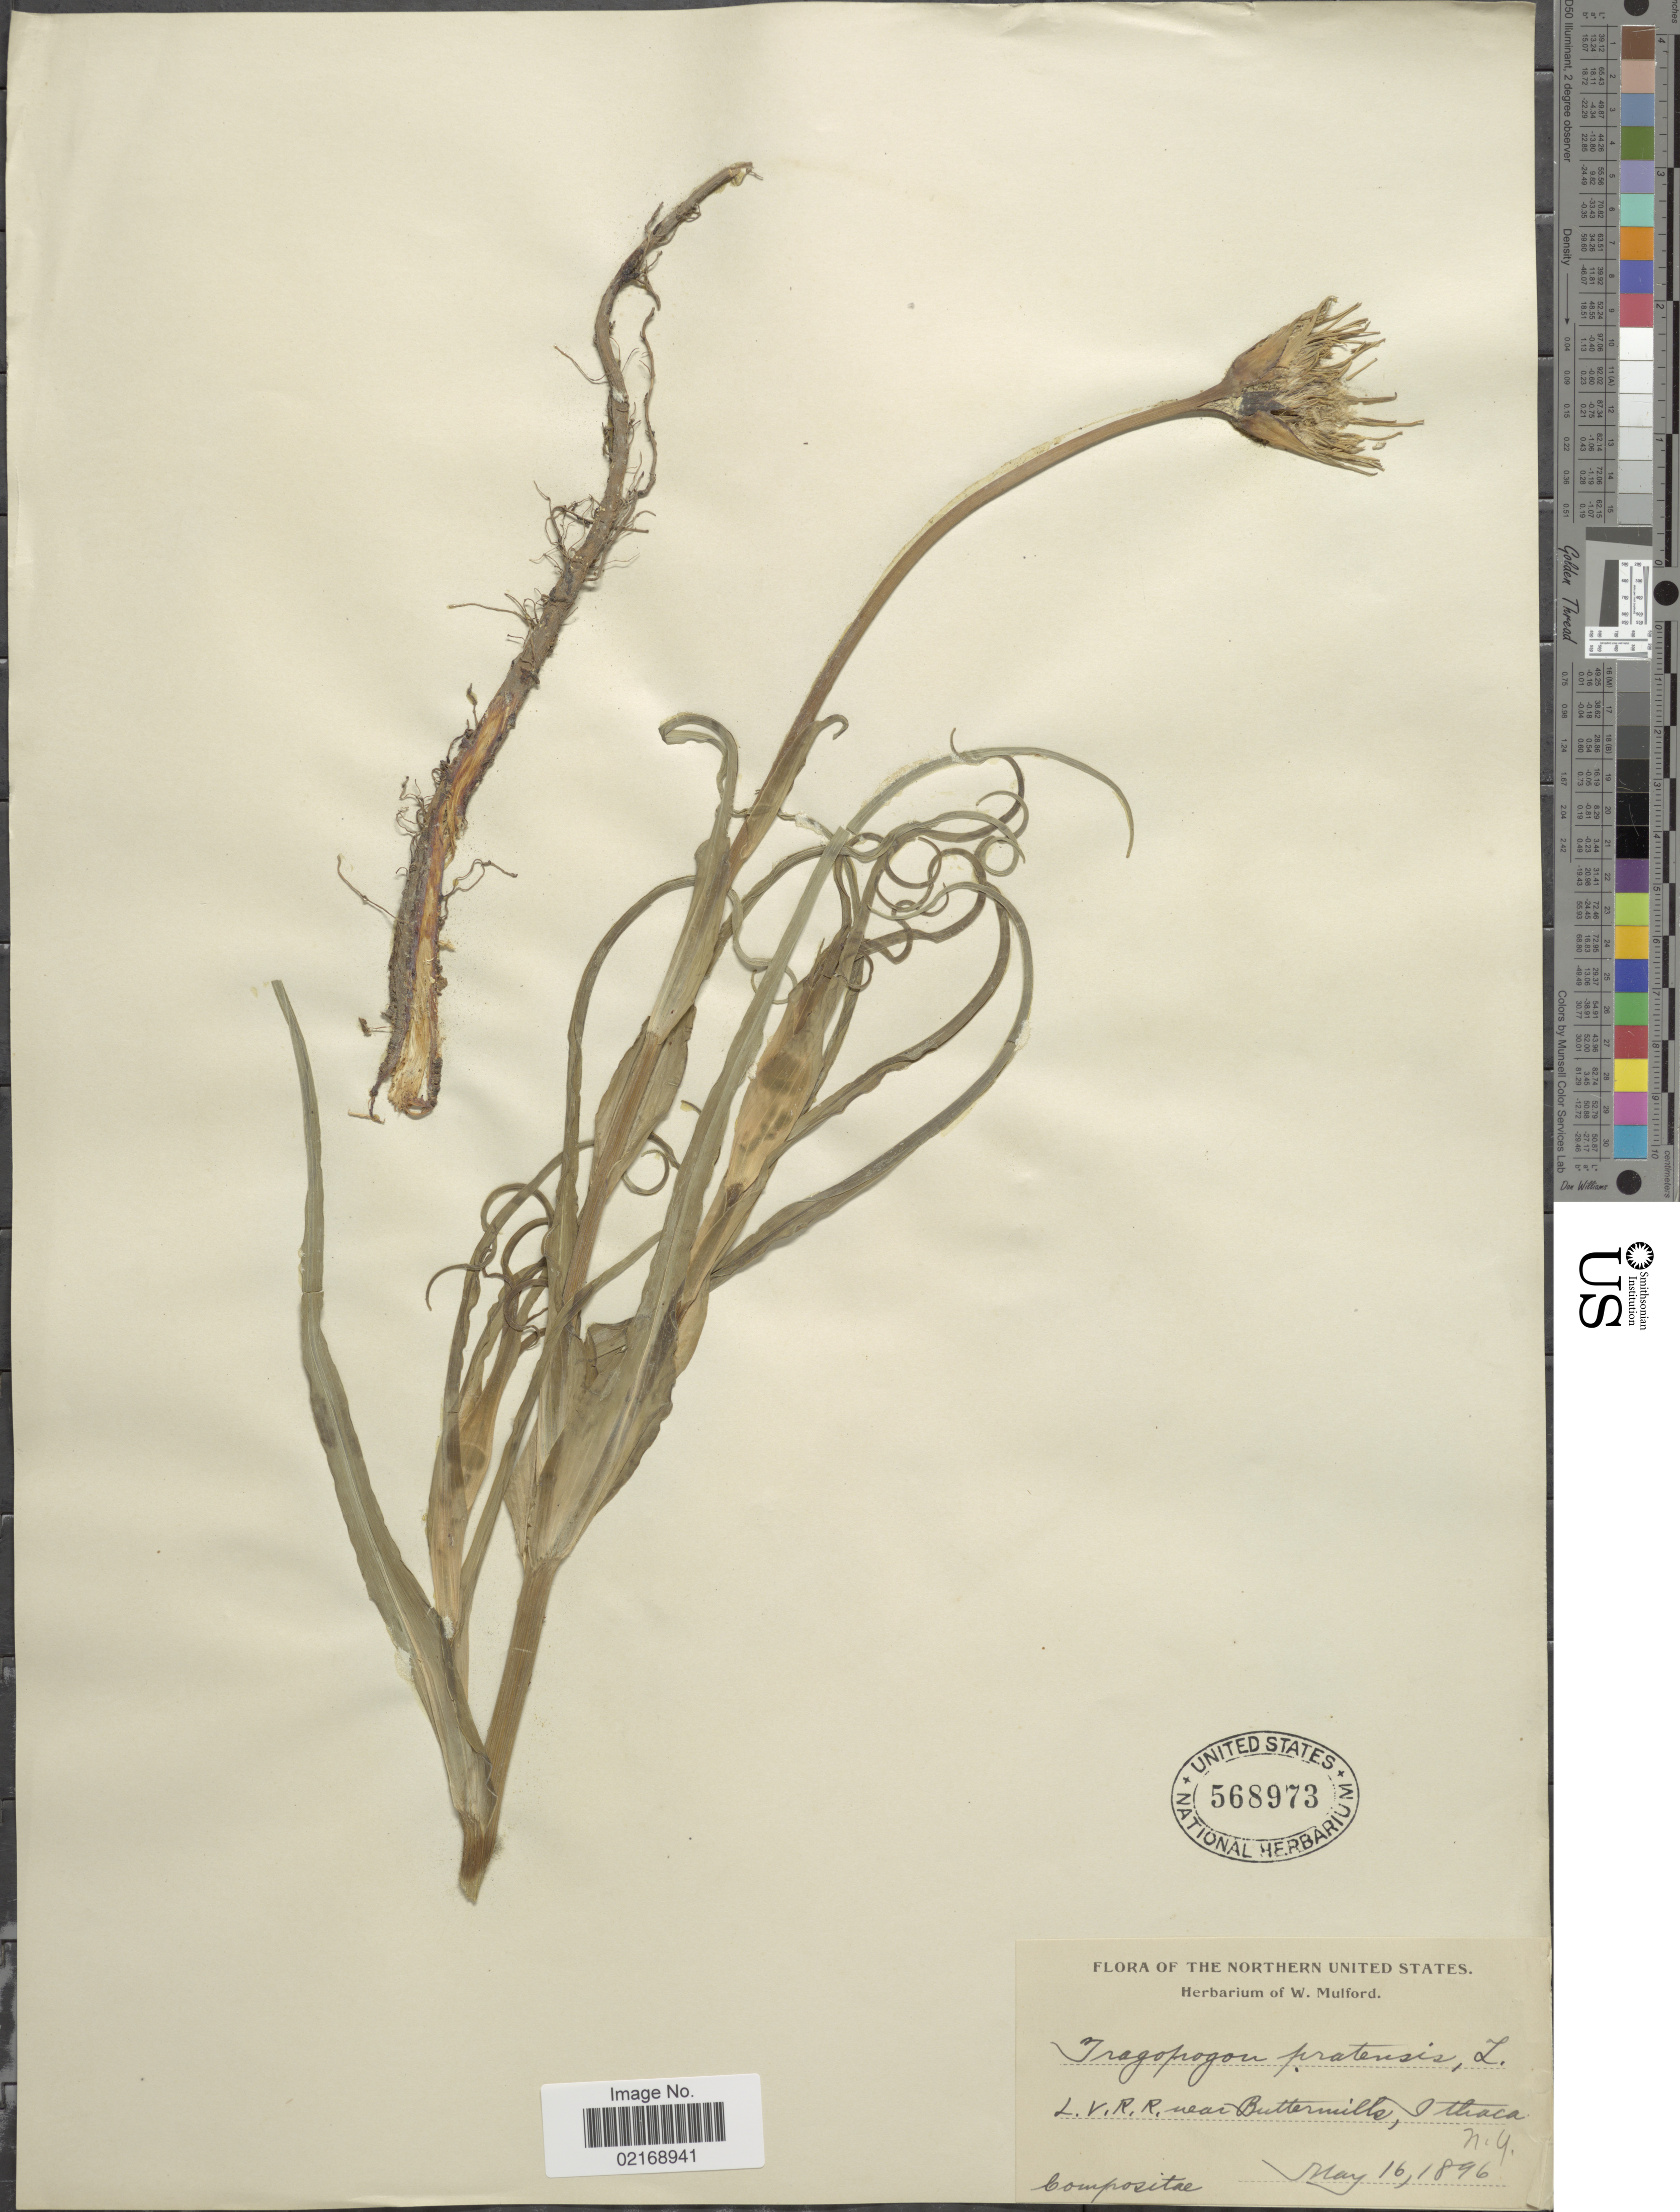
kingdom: Plantae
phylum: Tracheophyta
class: Magnoliopsida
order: Asterales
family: Asteraceae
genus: Tragopogon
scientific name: Tragopogon pratensis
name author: L.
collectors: ex herb. W. Mulford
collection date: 1896-05-16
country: United States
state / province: New York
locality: L. V. R. R. near Buttermills, Ithaca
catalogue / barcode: US 568973